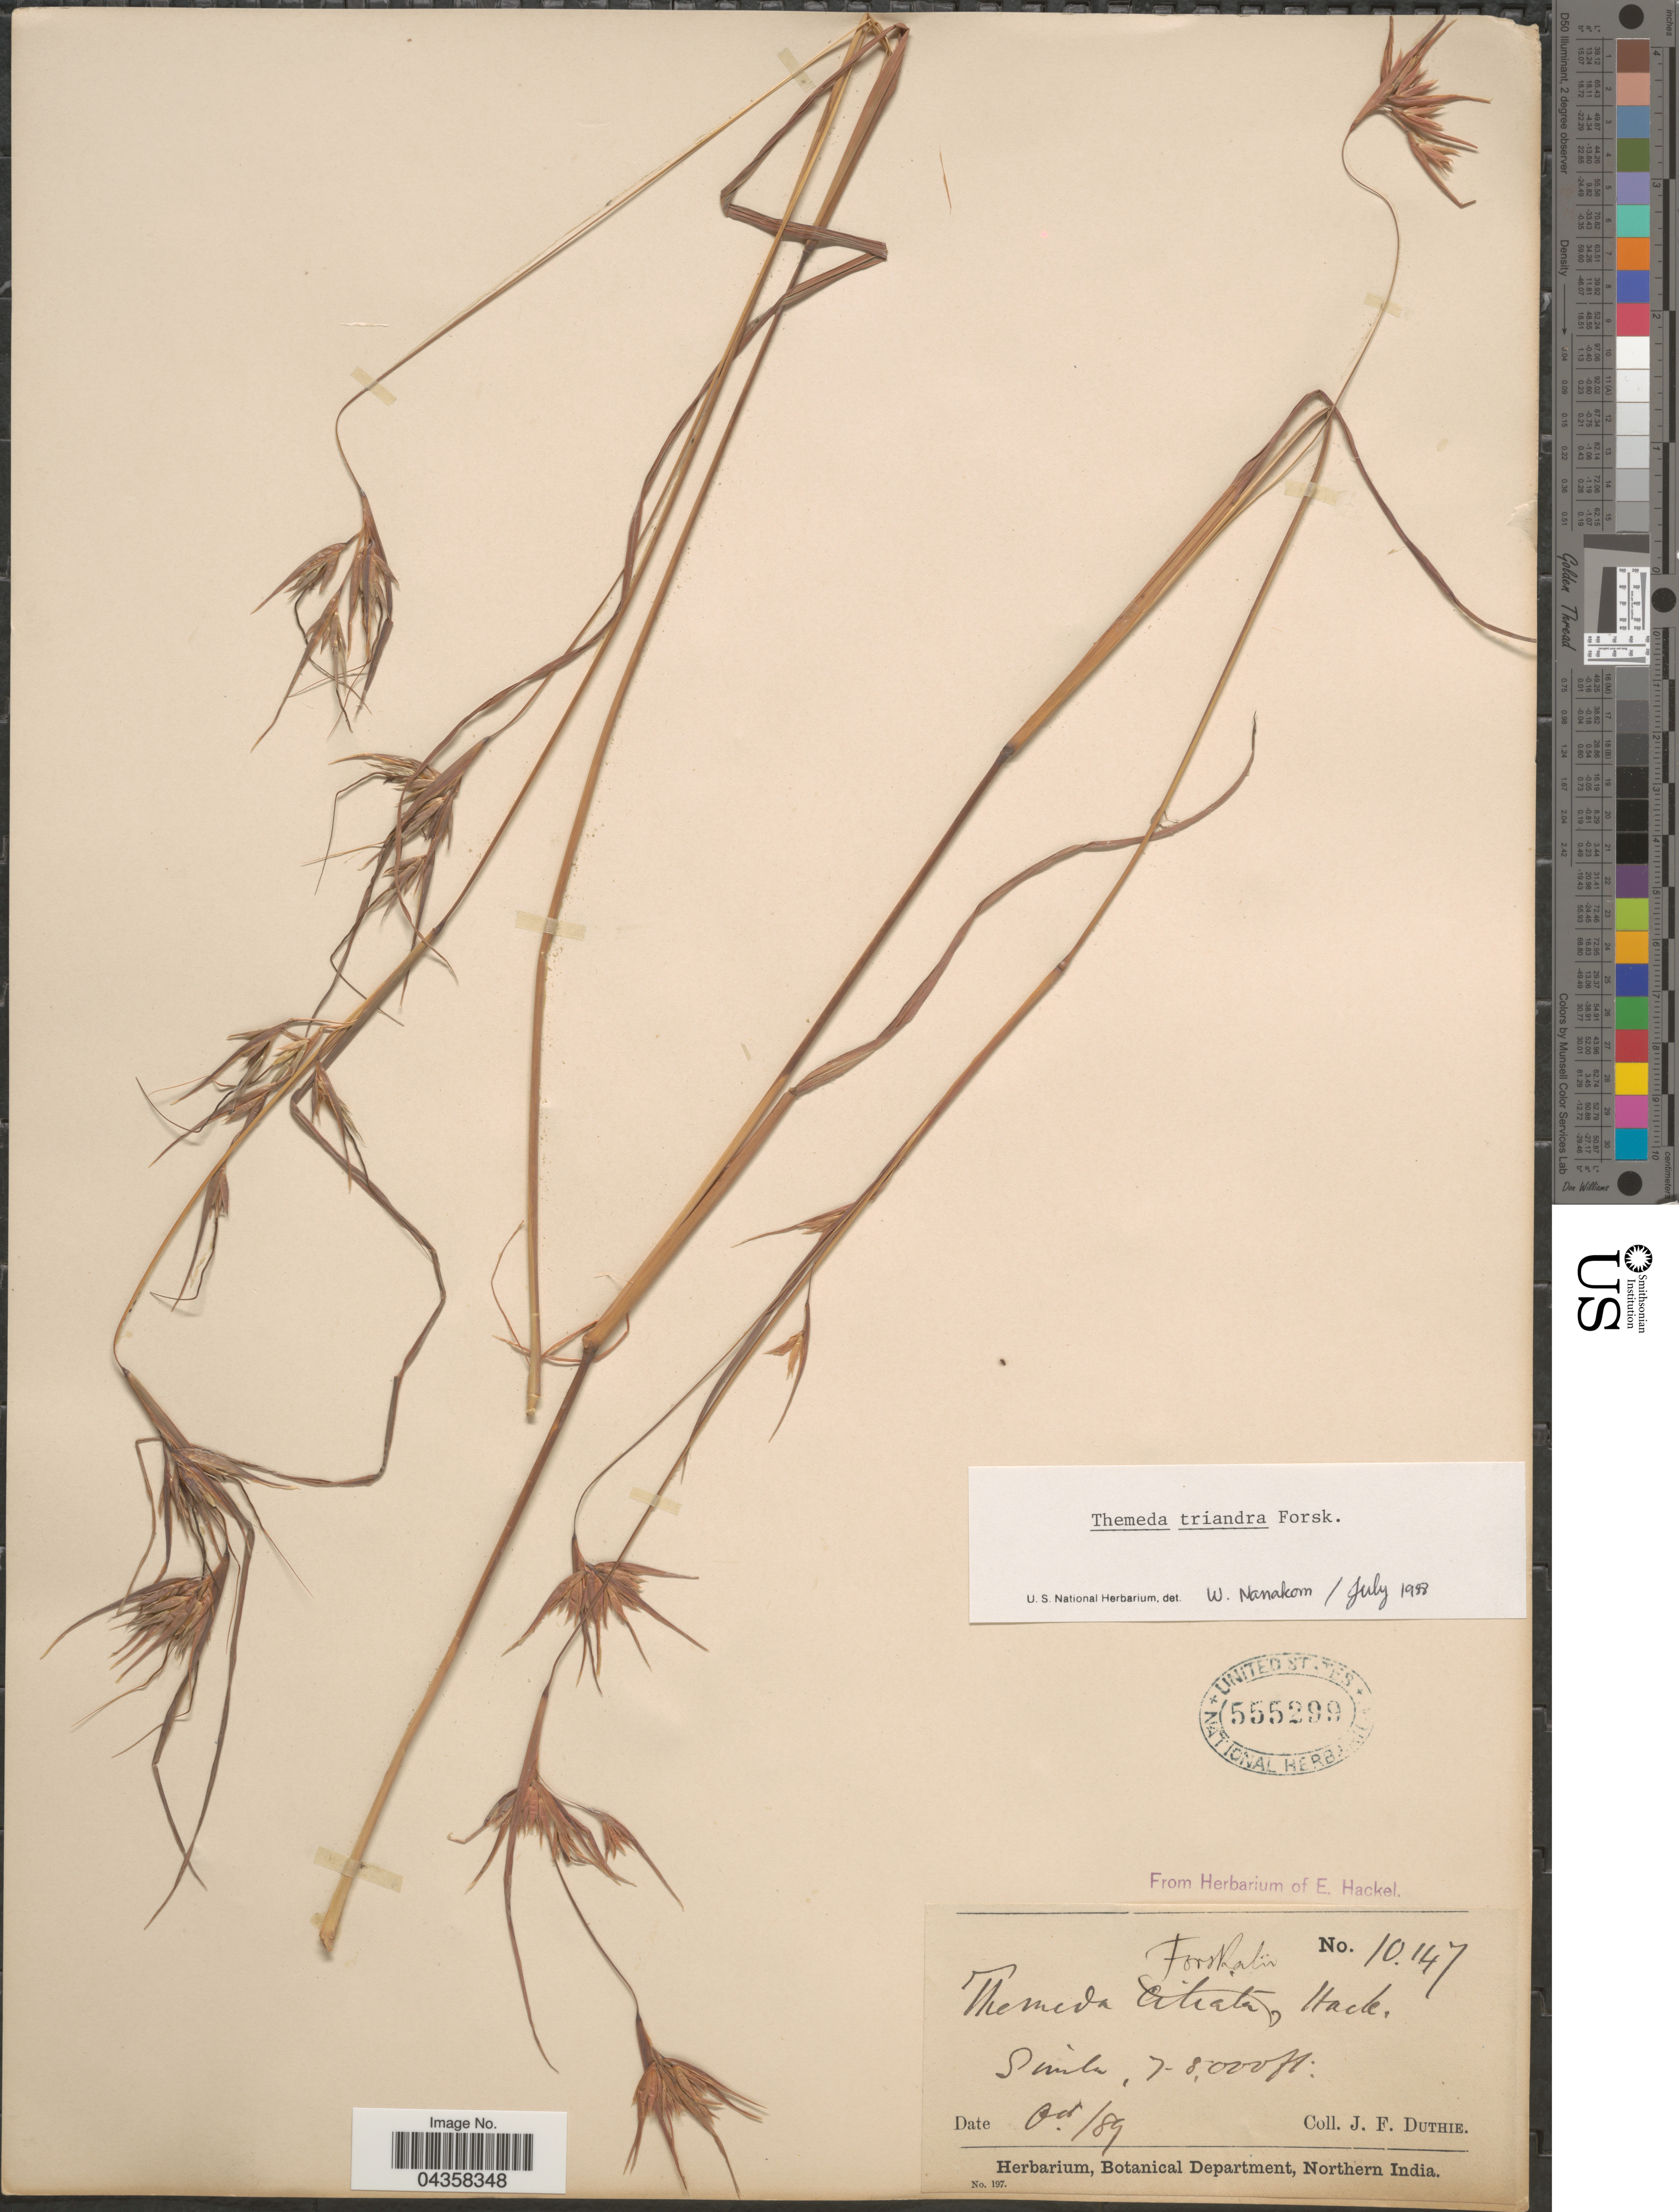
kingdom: Plantae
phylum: Tracheophyta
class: Liliopsida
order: Poales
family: Poaceae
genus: Themeda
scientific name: Themeda triandra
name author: Forssk.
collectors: J. F. Duthie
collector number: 10147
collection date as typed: Transcribed d/m/y: /10/89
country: India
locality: Simla.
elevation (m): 2134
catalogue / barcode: US 555299